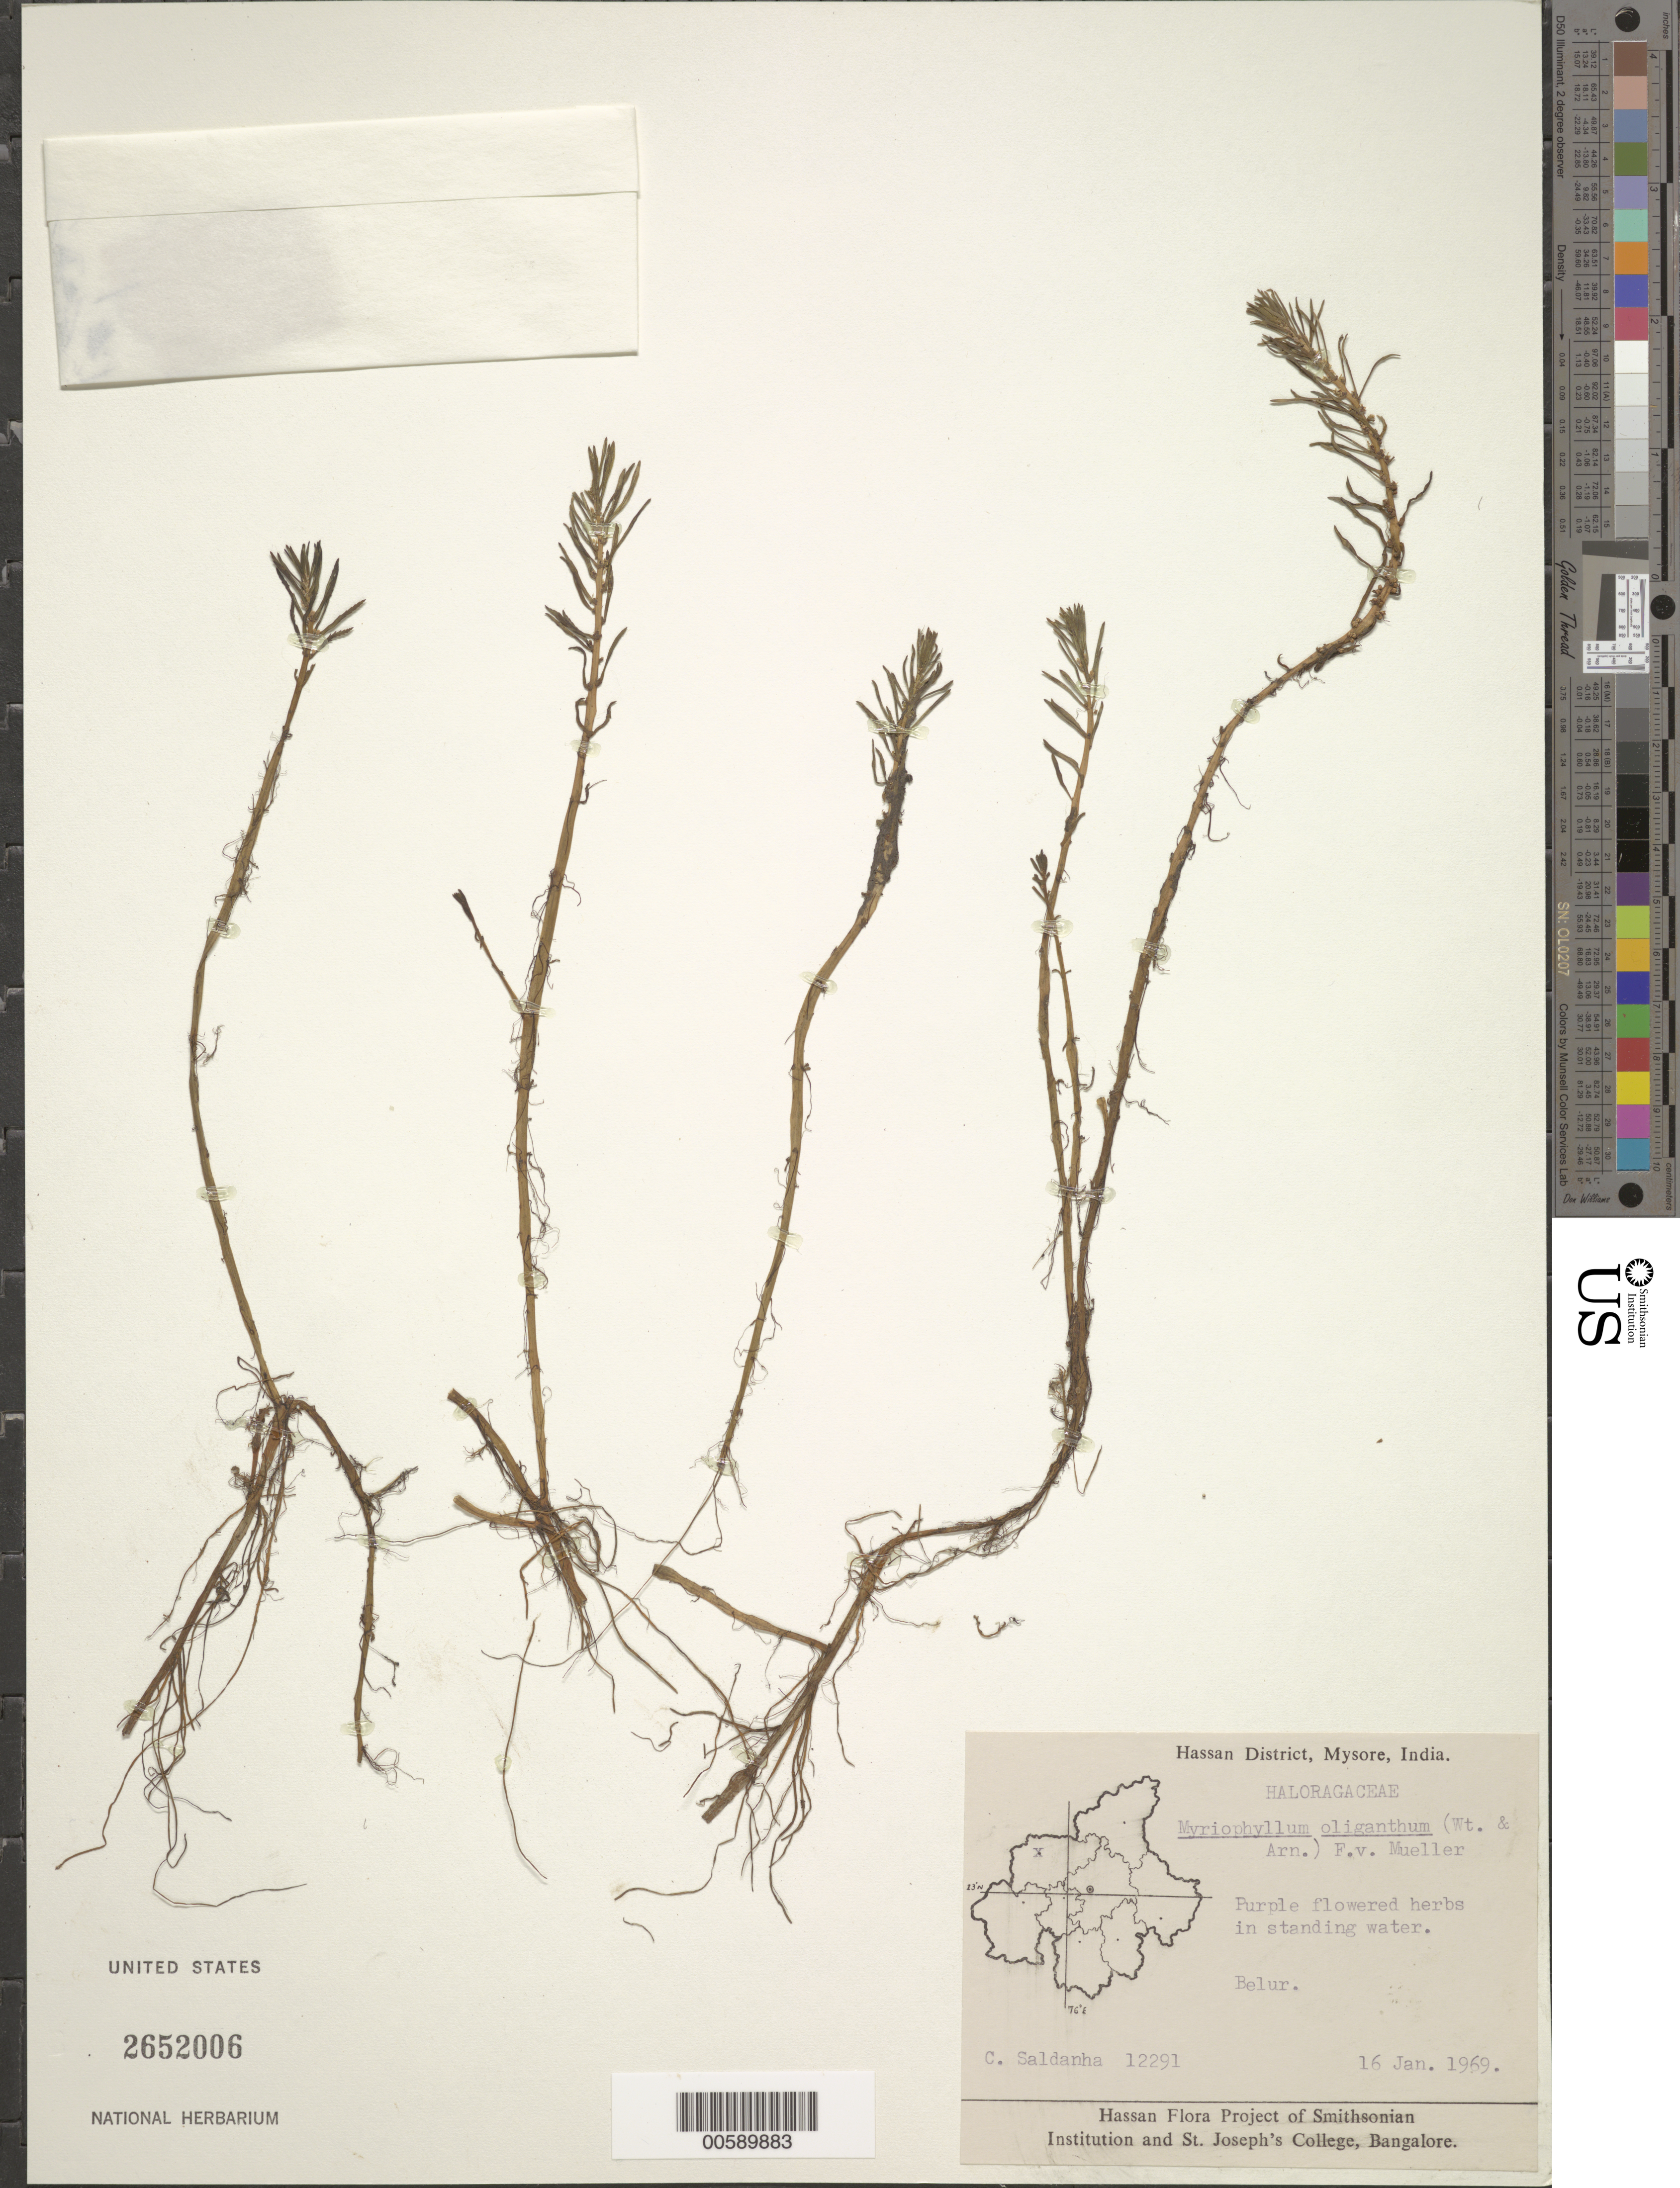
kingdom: Plantae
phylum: Tracheophyta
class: Magnoliopsida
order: Saxifragales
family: Haloragaceae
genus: Myriophyllum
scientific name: Myriophyllum oliganthum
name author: (Wight & Arn.) F. Muell.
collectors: C. J. Saldanha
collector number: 12291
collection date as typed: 16 Jan 1969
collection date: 1969-01-16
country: India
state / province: Karnataka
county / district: Hassan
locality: Belur. [Mysore = Karnataka]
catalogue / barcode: US 2652006